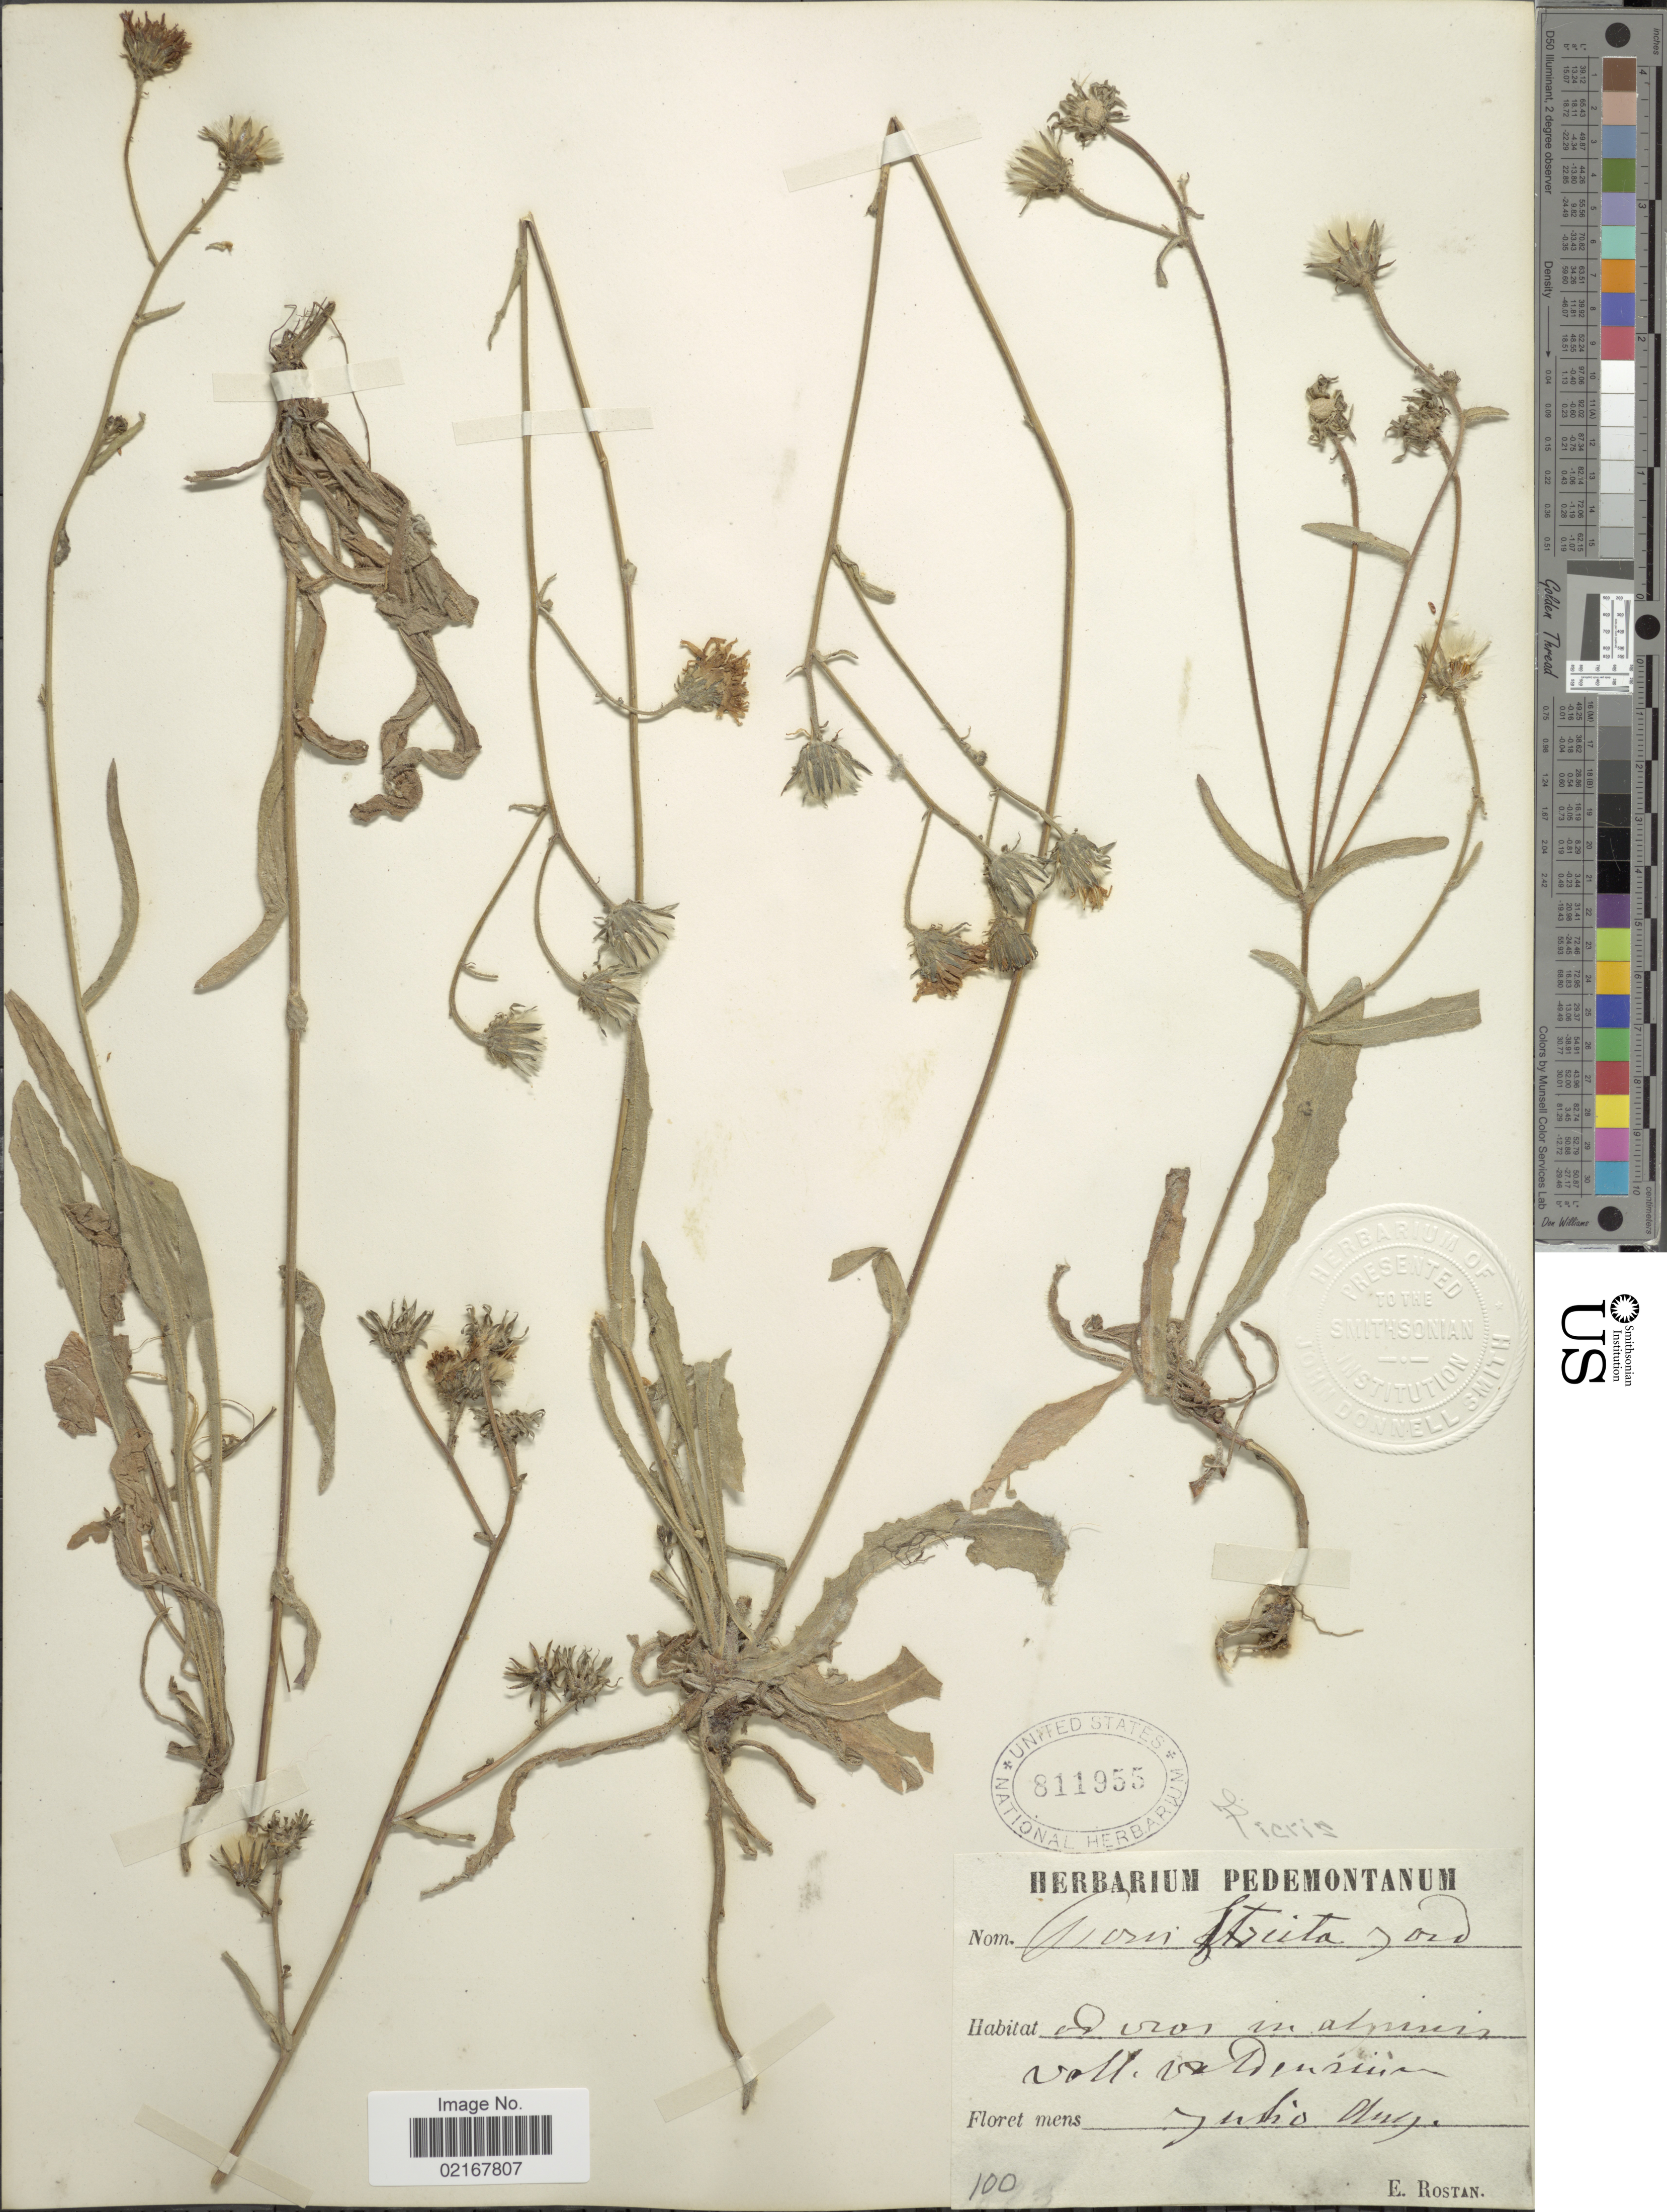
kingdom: Plantae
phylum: Tracheophyta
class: Magnoliopsida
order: Asterales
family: Asteraceae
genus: Picris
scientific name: Picris hieracioides subsp. spinulosa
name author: (Guss.) Arcang.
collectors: E. Rostan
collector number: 100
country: Italy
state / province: Piedmont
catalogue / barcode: US 811955